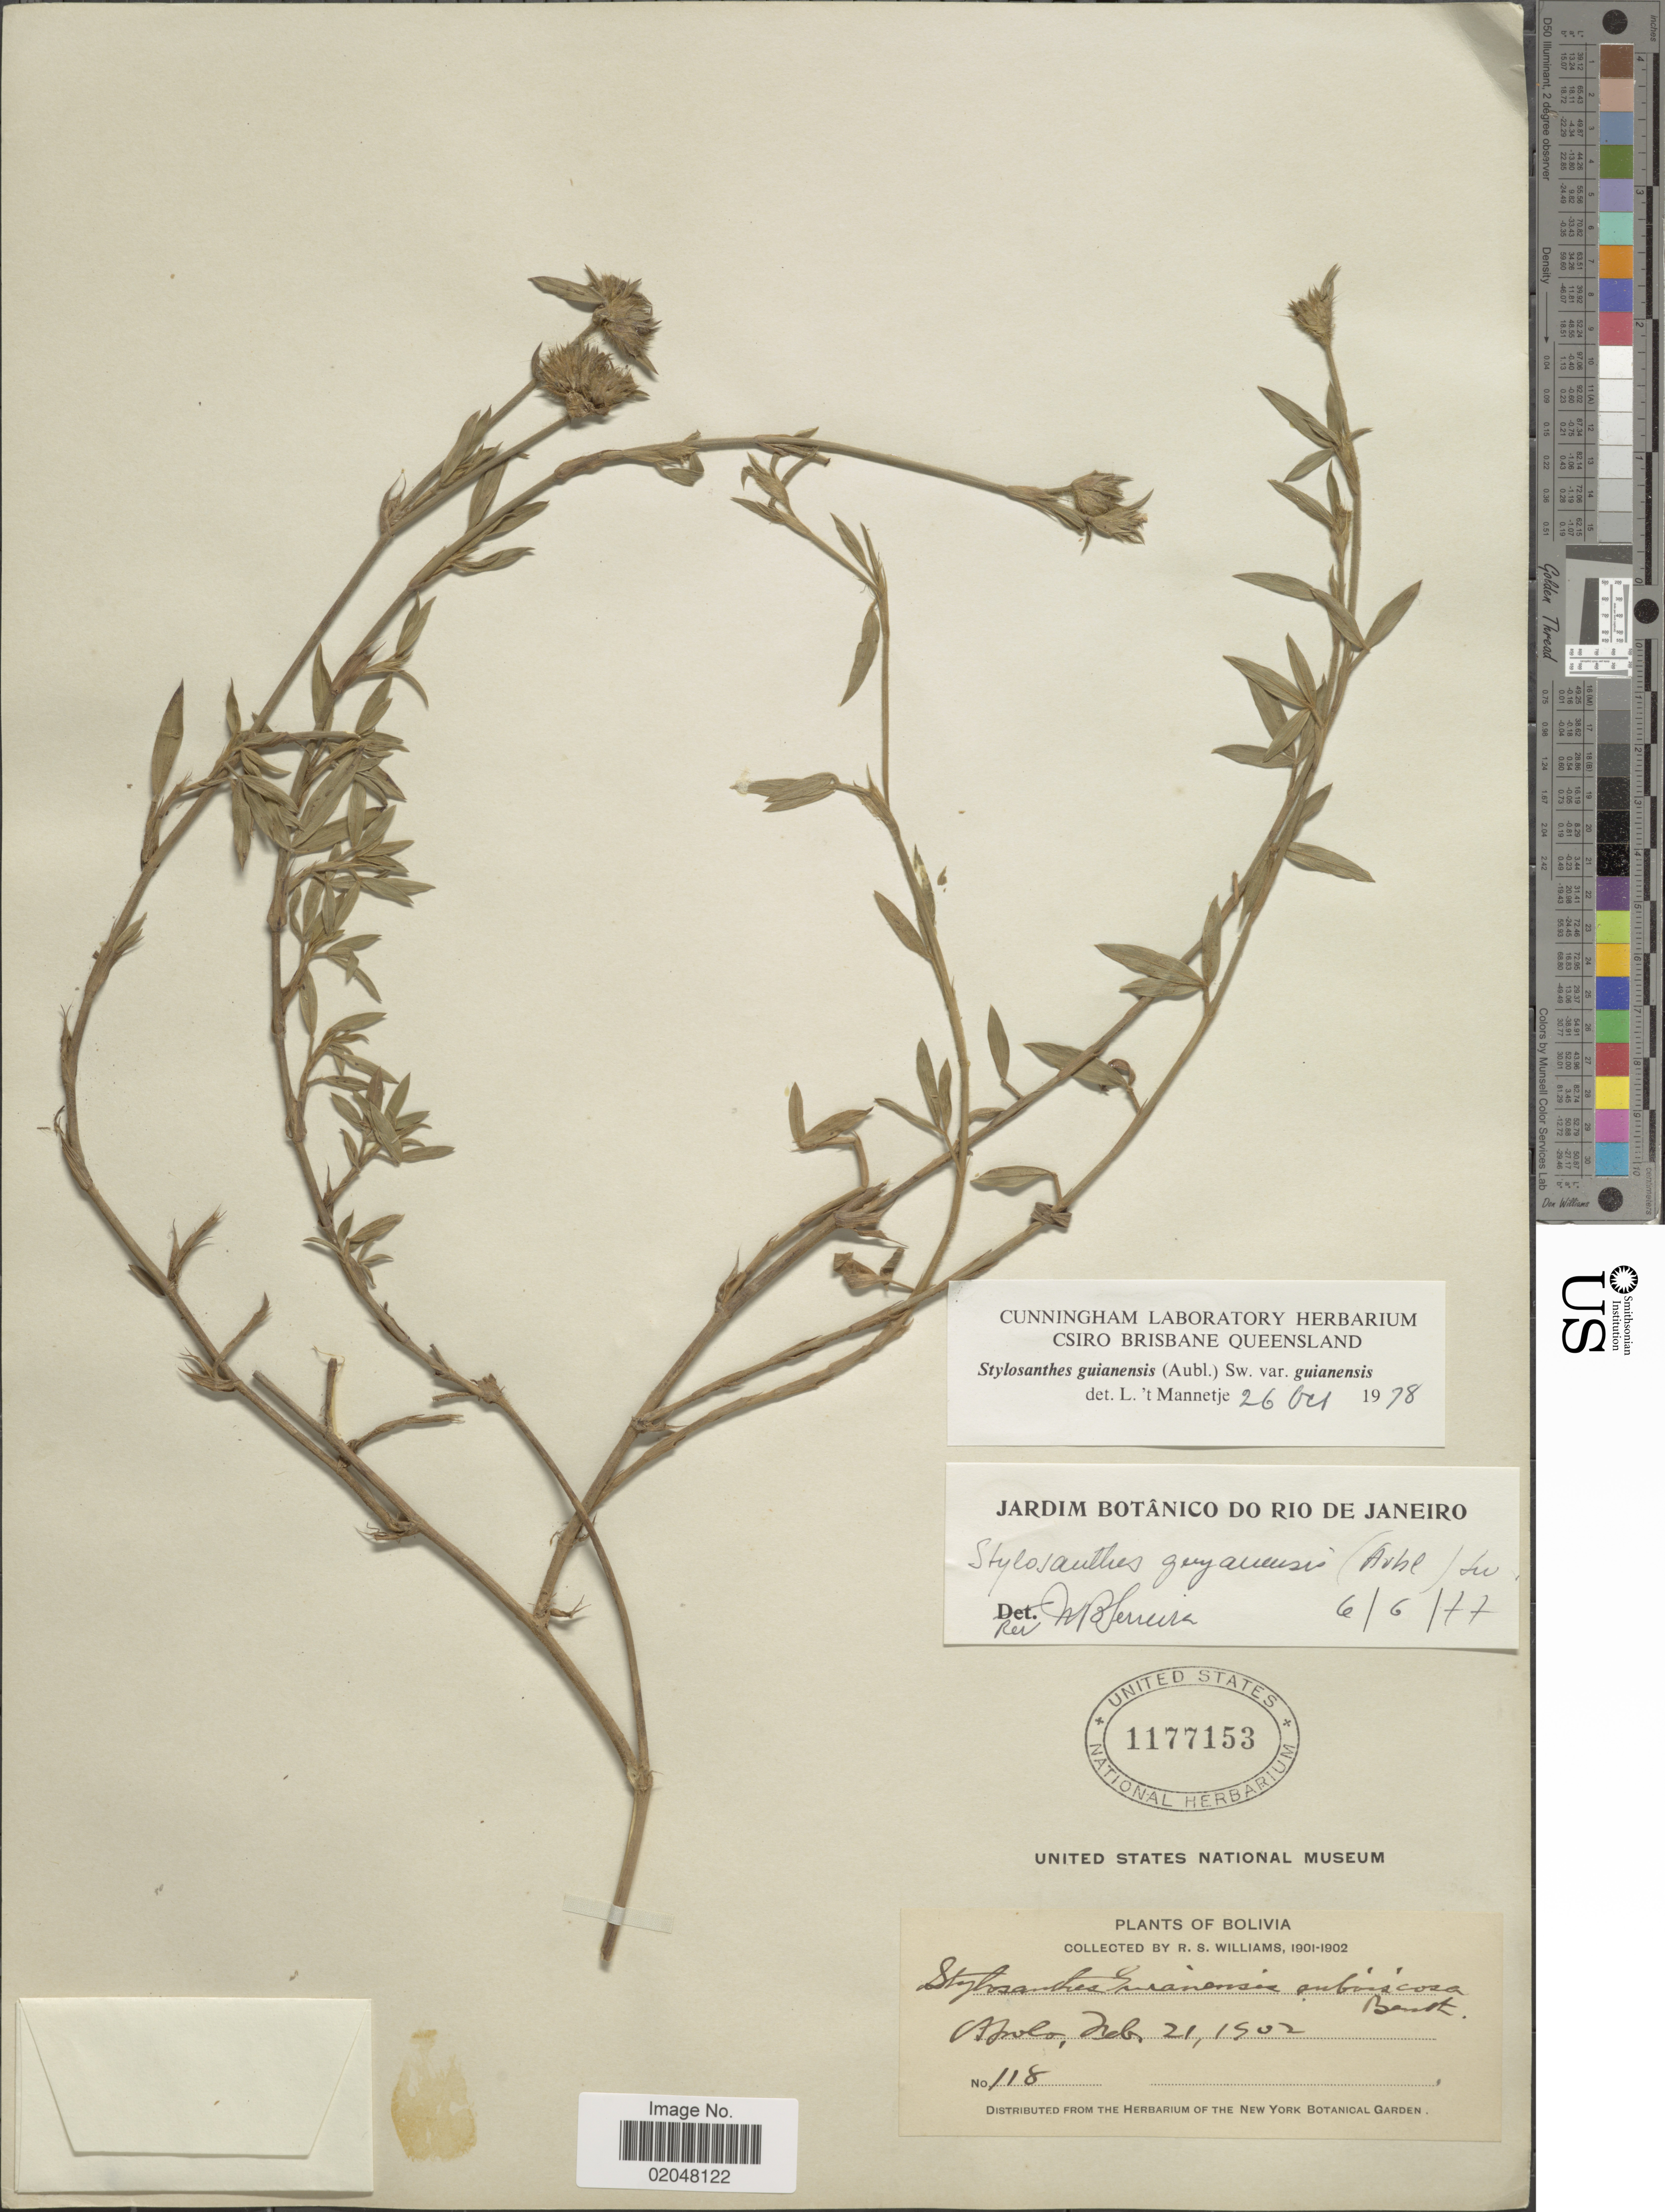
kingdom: Plantae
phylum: Tracheophyta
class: Magnoliopsida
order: Fabales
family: Fabaceae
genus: Stylosanthes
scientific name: Stylosanthes guianensis var. guianensis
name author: (Aubl.) Sw.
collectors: R. S. Williams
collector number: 118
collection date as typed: Feb. 21, 1902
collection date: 1902-02-21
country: Bolivia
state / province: La Paz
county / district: Franz Tamayo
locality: Apolo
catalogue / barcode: US 1177153